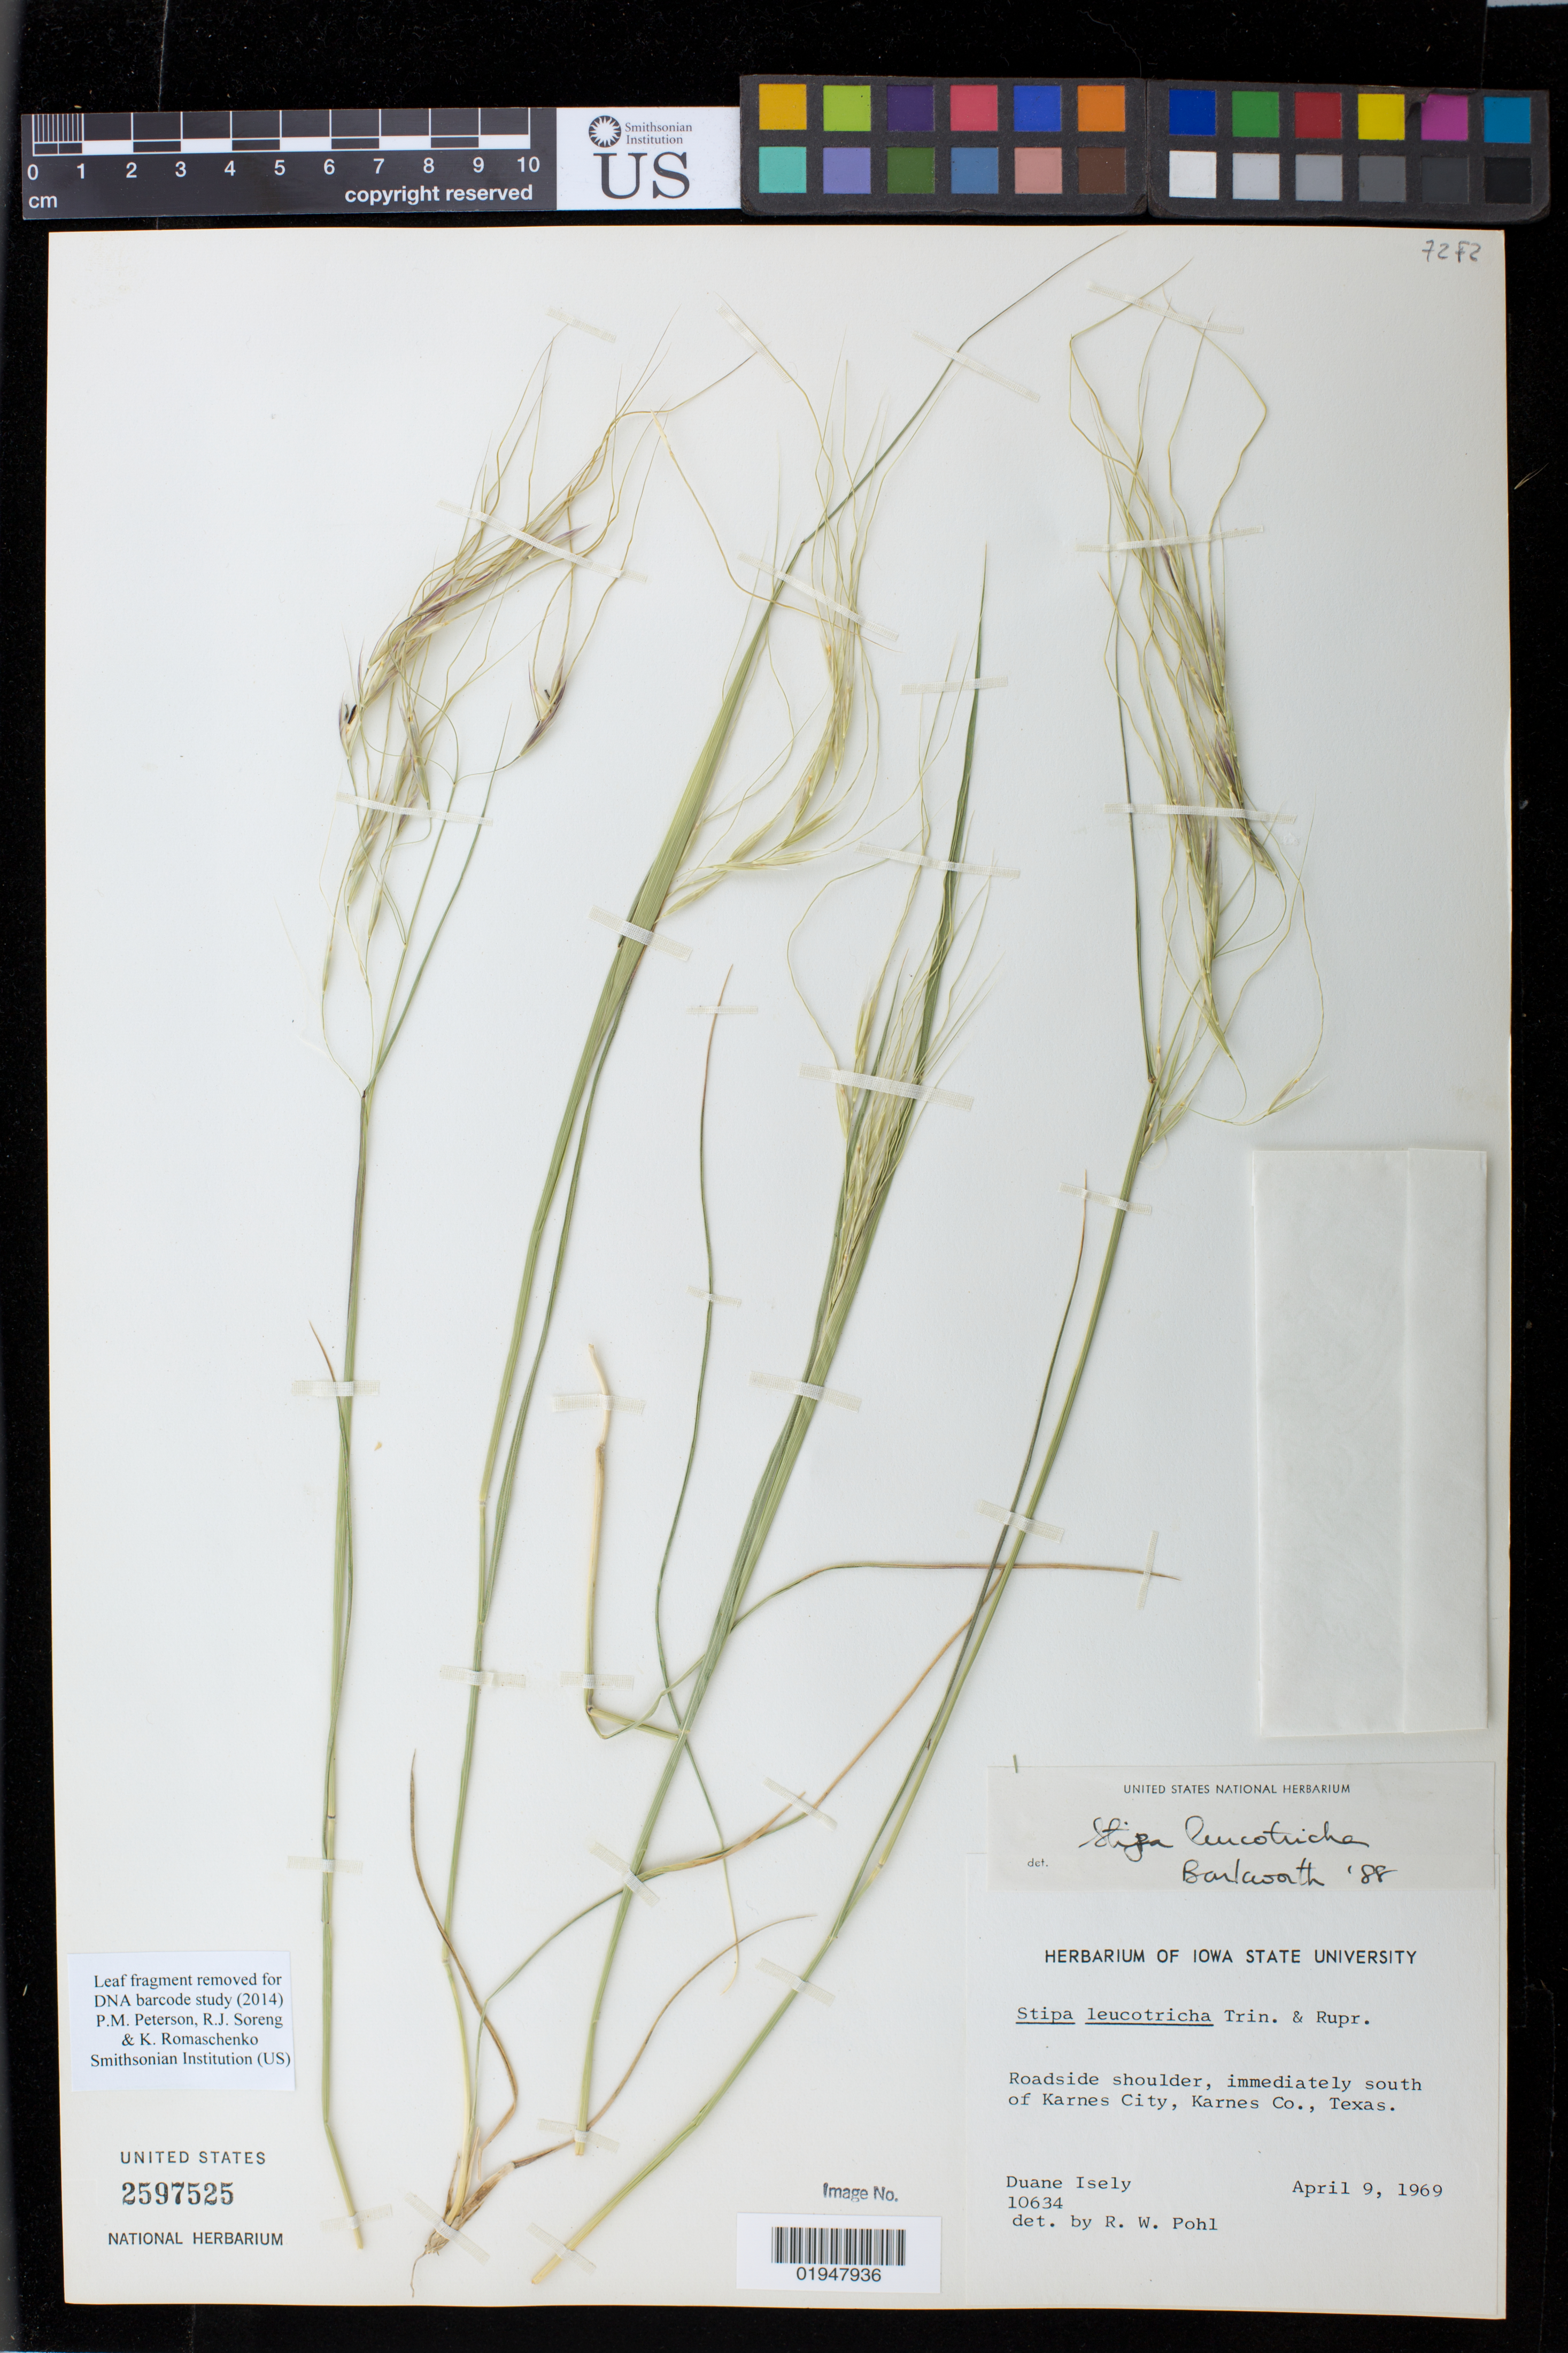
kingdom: Plantae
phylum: Tracheophyta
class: Liliopsida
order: Poales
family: Poaceae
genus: Nassella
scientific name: Nassella leucotricha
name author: (Trin. & Rupr.) R.W. Pohl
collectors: D. Isely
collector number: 10634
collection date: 1969-04-09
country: United States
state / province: Texas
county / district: Karnes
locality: Roadside shoulder, immediately south of Karnes City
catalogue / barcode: US 2597525